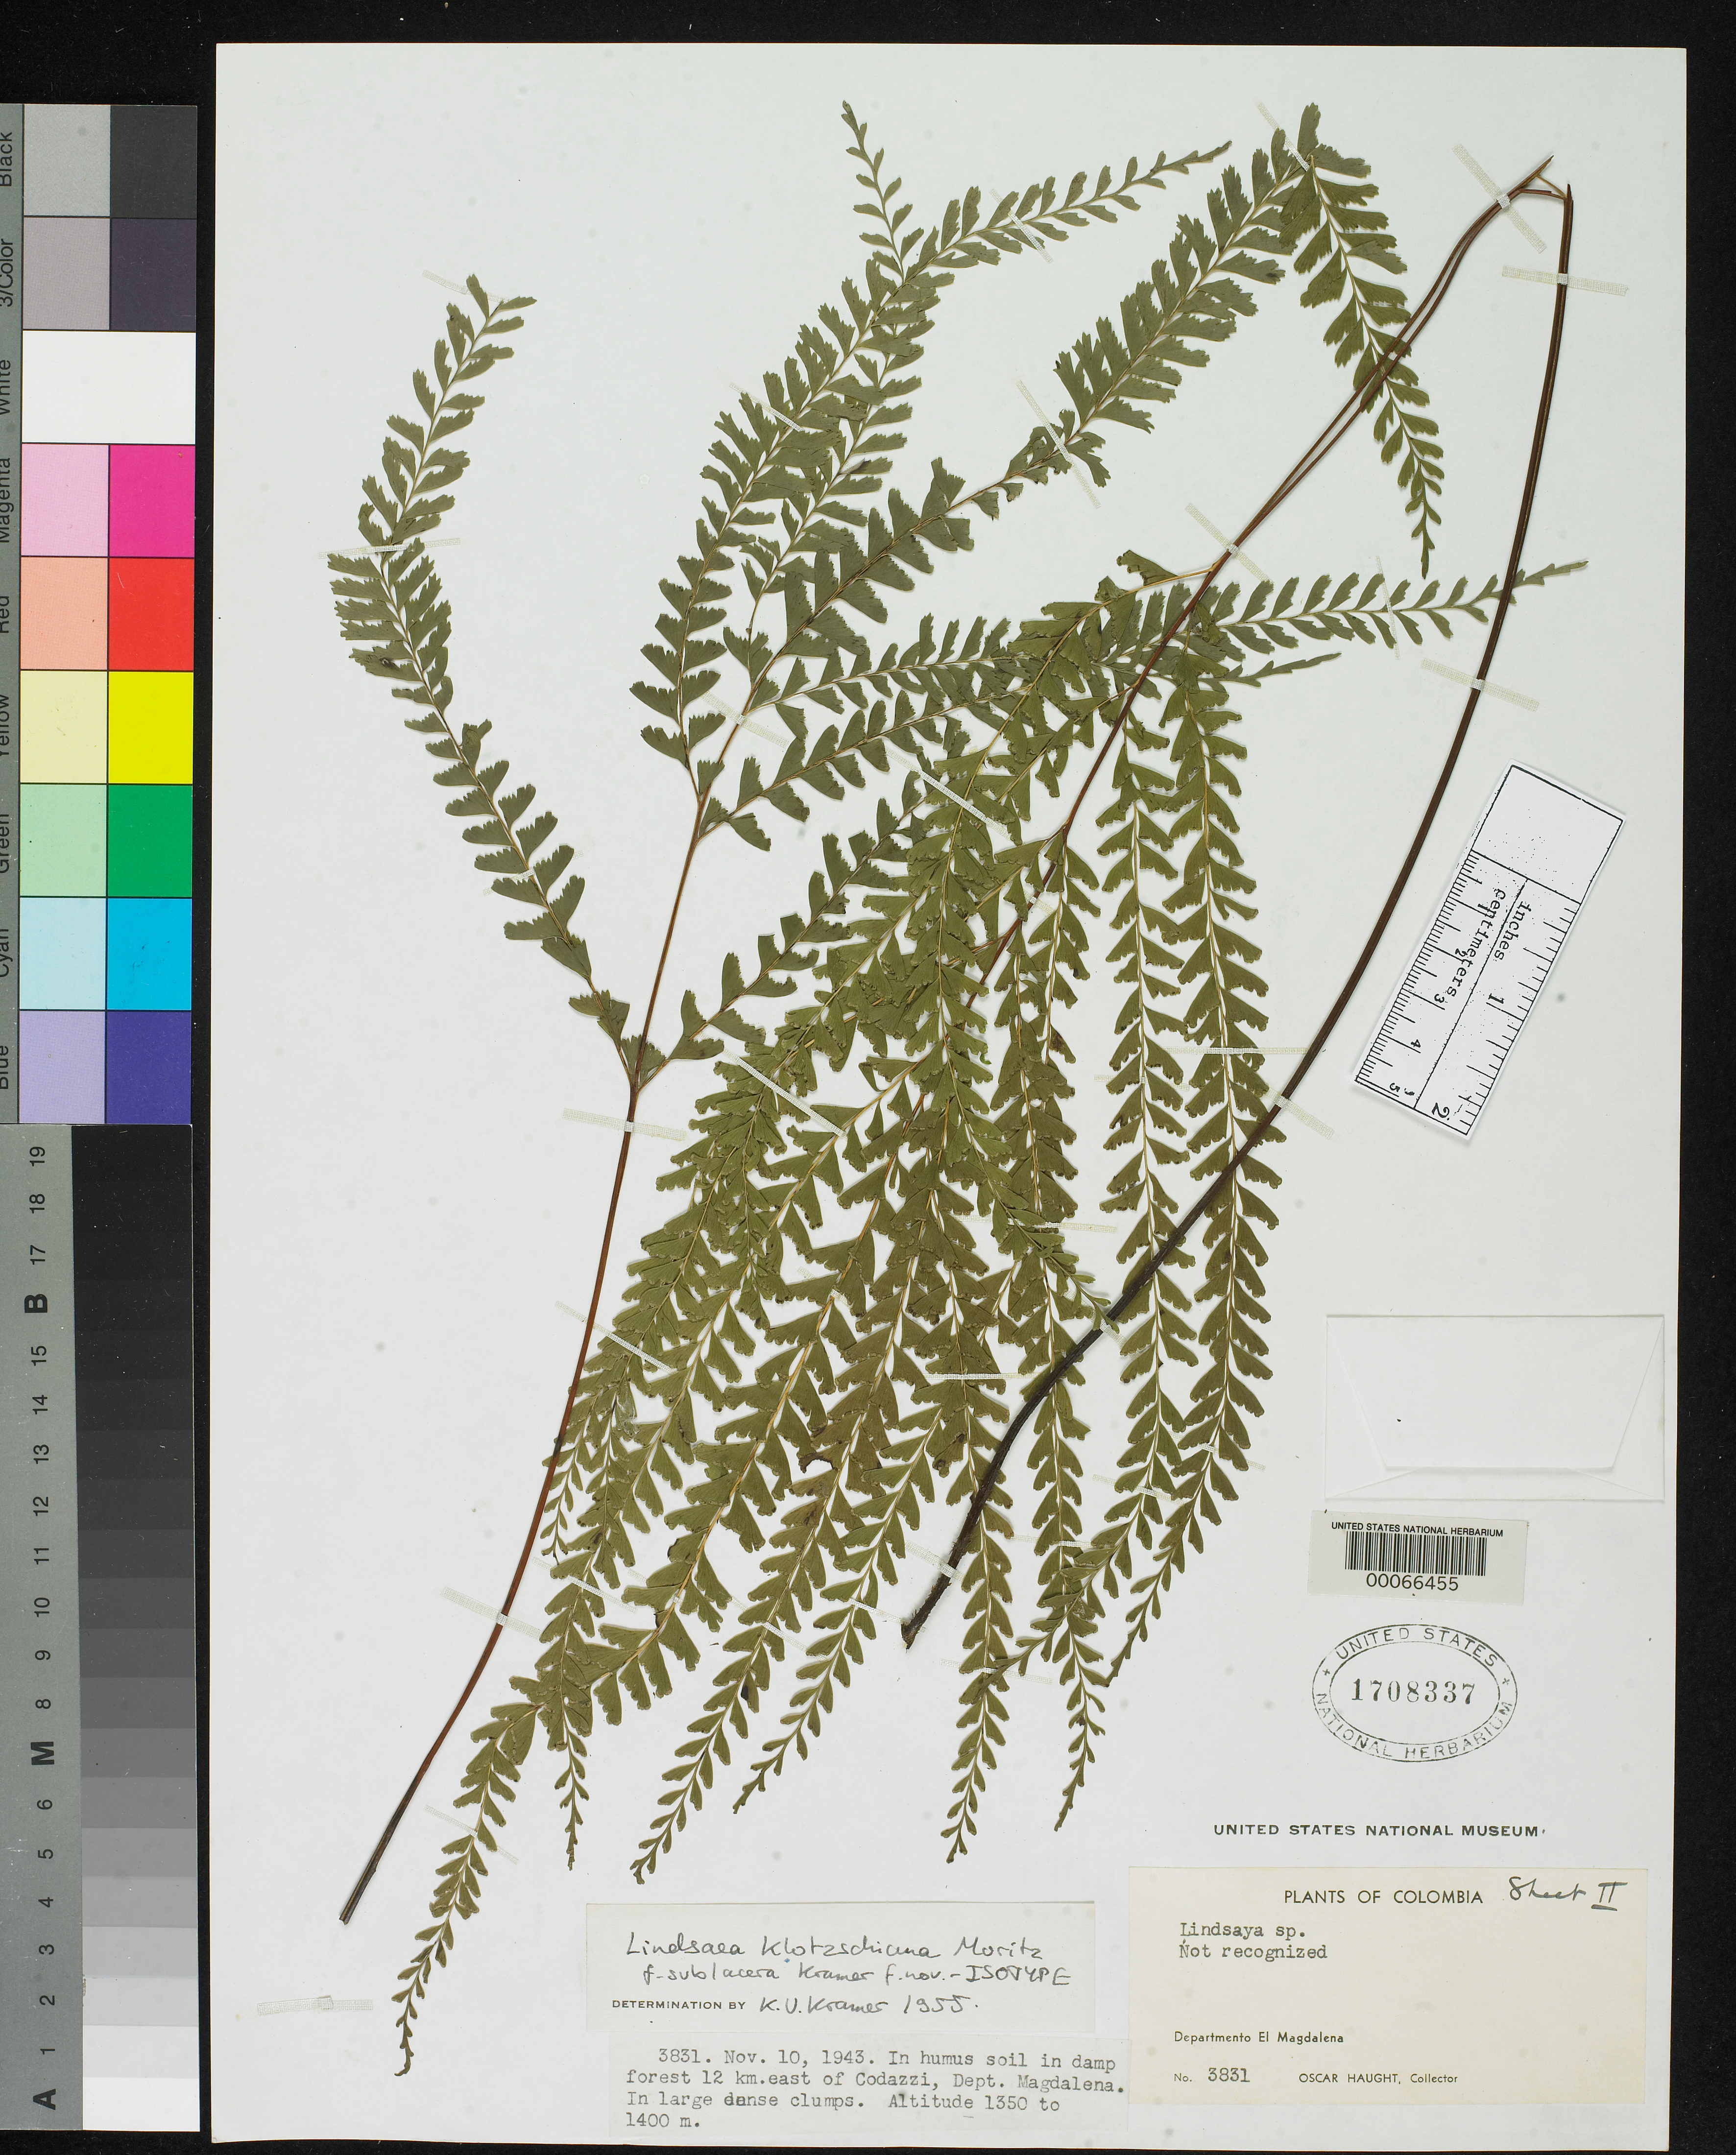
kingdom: Plantae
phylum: Tracheophyta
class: Polypodiopsida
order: Polypodiales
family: Lindsaeaceae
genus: Lindsaea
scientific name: Lindsaea klotzschiana f. sublacera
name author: K.U. Kramer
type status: Holotype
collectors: O. L. Haught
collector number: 3831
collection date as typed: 10 Nov 1943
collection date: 1943-11-10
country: Colombia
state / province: Magdalena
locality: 12 km E of Codazzi.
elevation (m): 1350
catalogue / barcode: US 1708337